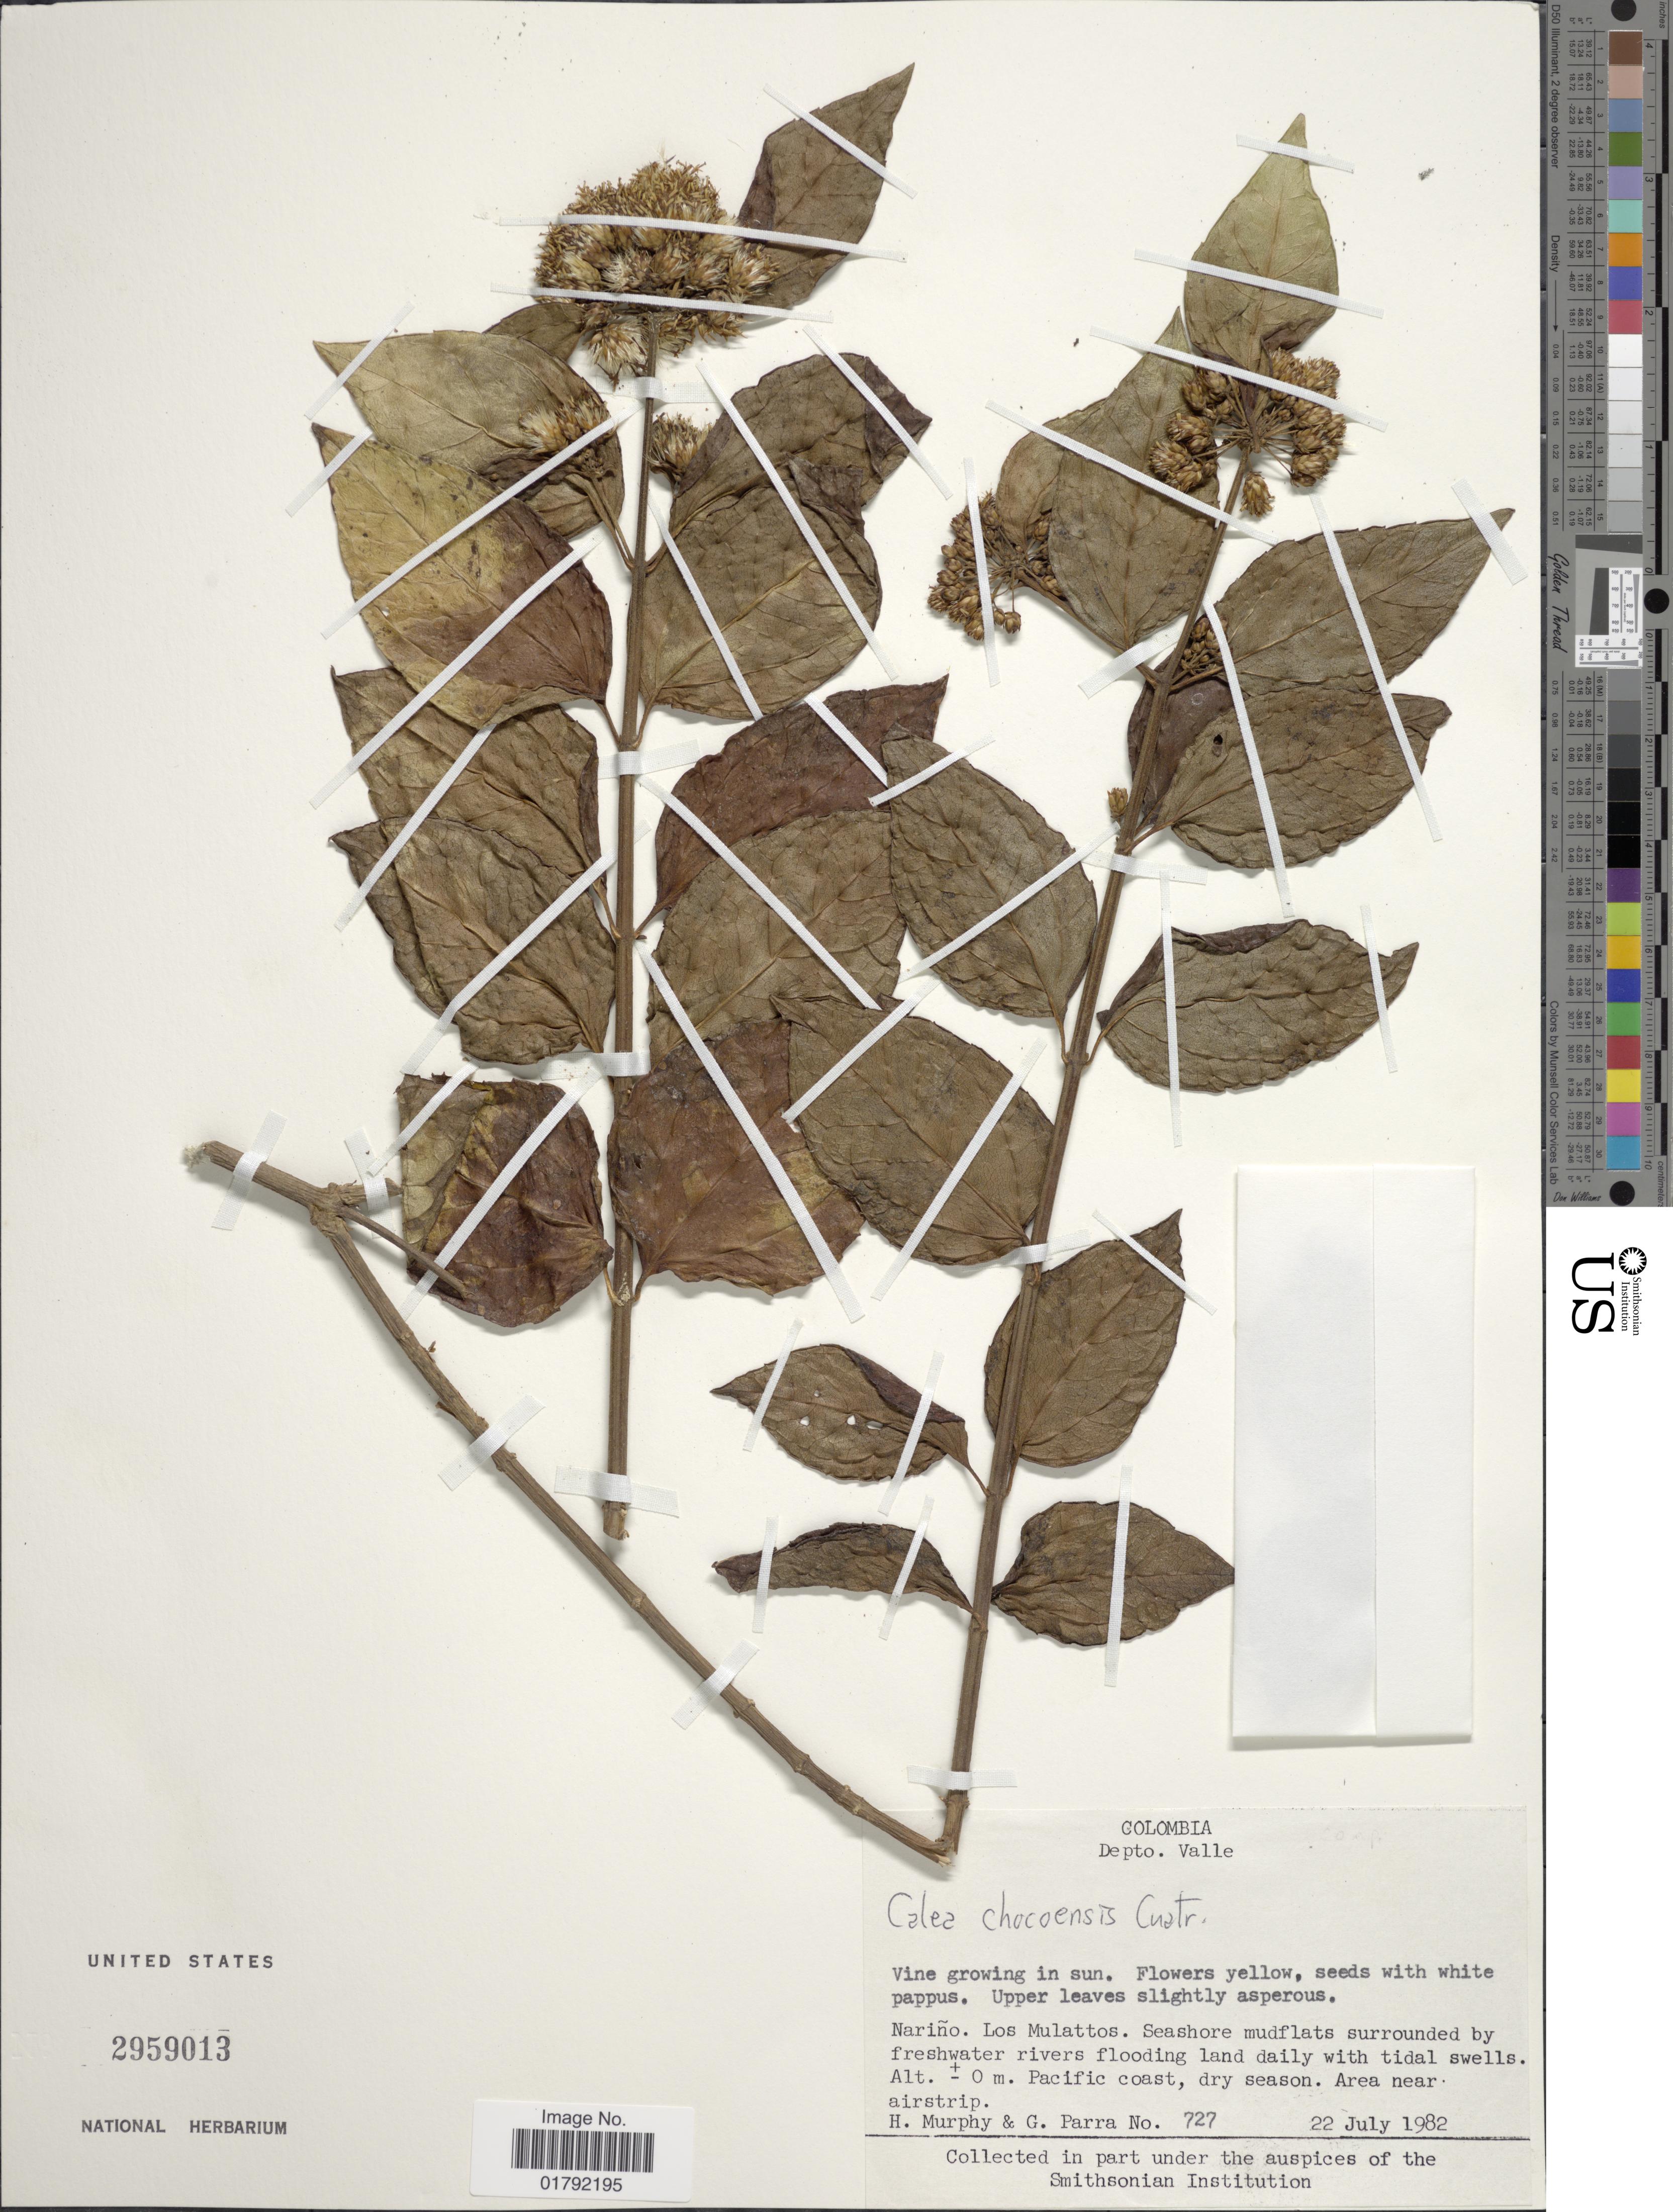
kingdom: Plantae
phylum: Tracheophyta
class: Magnoliopsida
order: Asterales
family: Asteraceae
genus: Calea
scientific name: Calea prunifolia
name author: Kunth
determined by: Bueno, Vinicius Resende, (ICN), Universidade Federal do Rio Grande do Sul (BRAZIL)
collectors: H. Murphy & G. Parra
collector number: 727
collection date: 1982-07-22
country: Colombia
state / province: Valle del Cauca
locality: Valle, Nariño, Los Mulattos, seashore mudflats surrounded by freshwater rivers flooding land daily with tidal swells, Pacific coast, area near airstrip.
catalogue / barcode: US 2959013